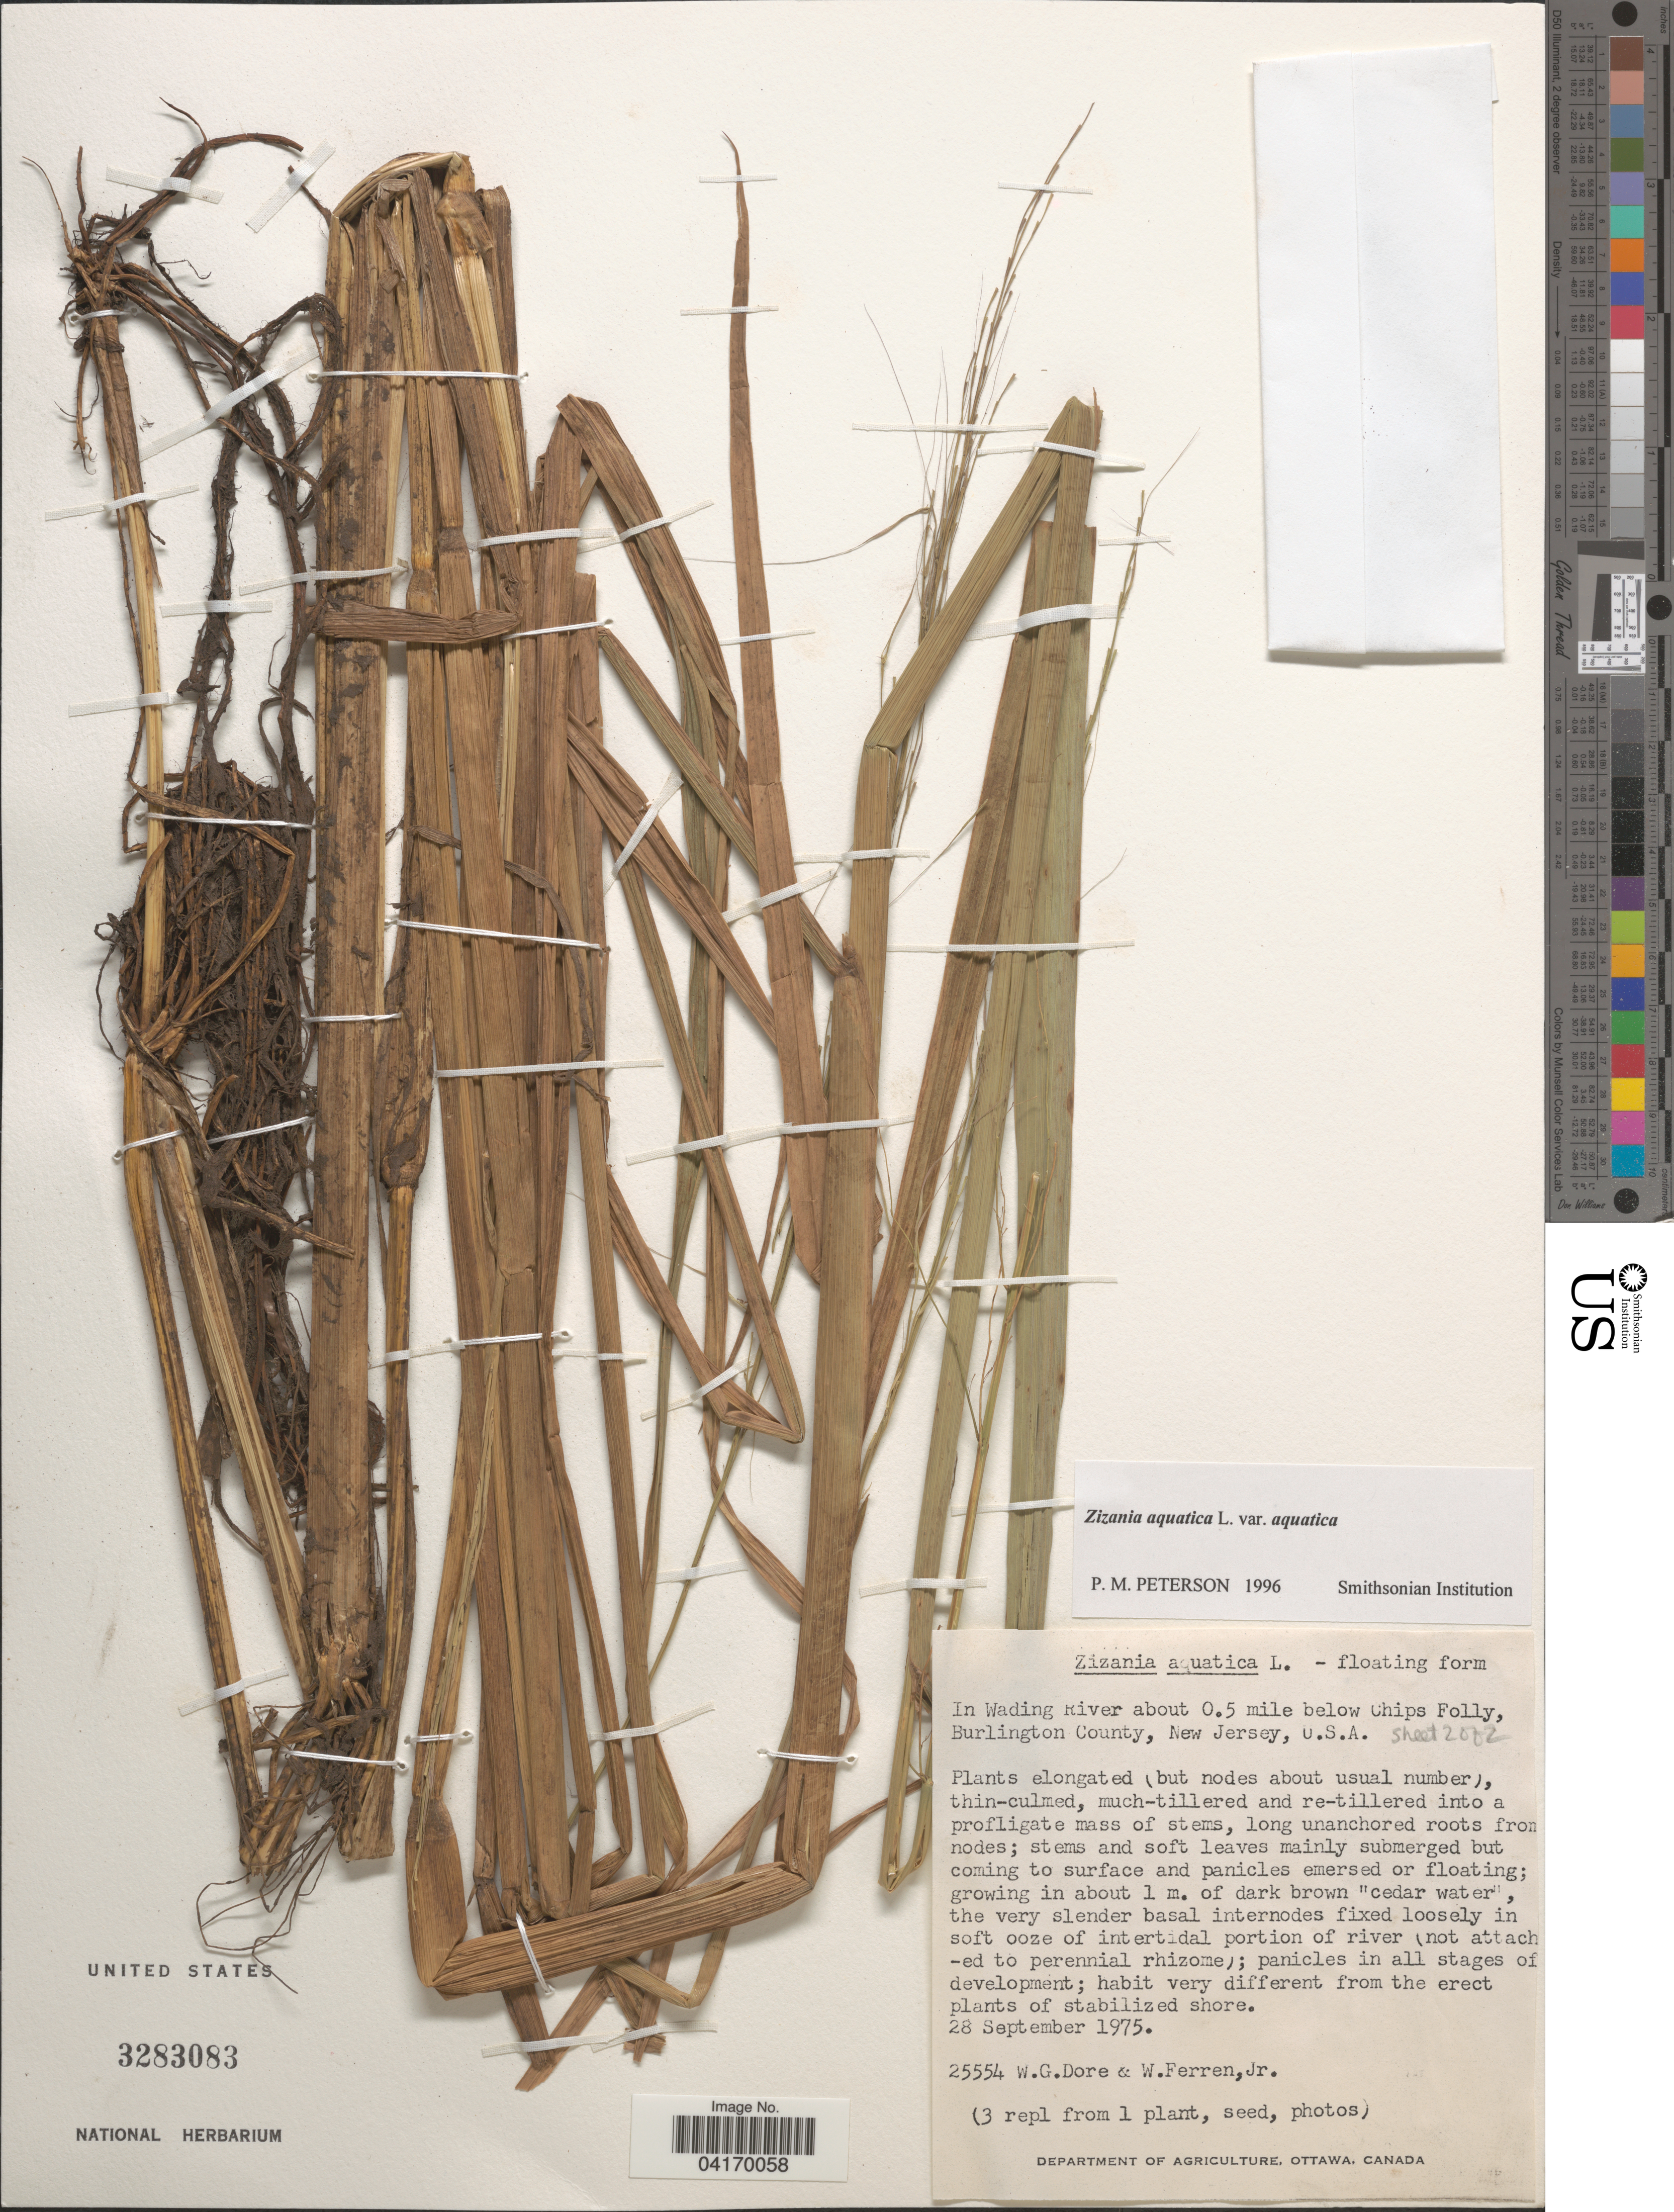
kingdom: Plantae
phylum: Tracheophyta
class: Liliopsida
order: Poales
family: Poaceae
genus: Zizania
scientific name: Zizania aquatica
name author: L.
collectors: W. Dore & W. Ferren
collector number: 25554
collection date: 1975-09-28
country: United States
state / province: New Jersey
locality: In Wading River about 0.5 mile below Chips Folly, Burlington County.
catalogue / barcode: US 3283083